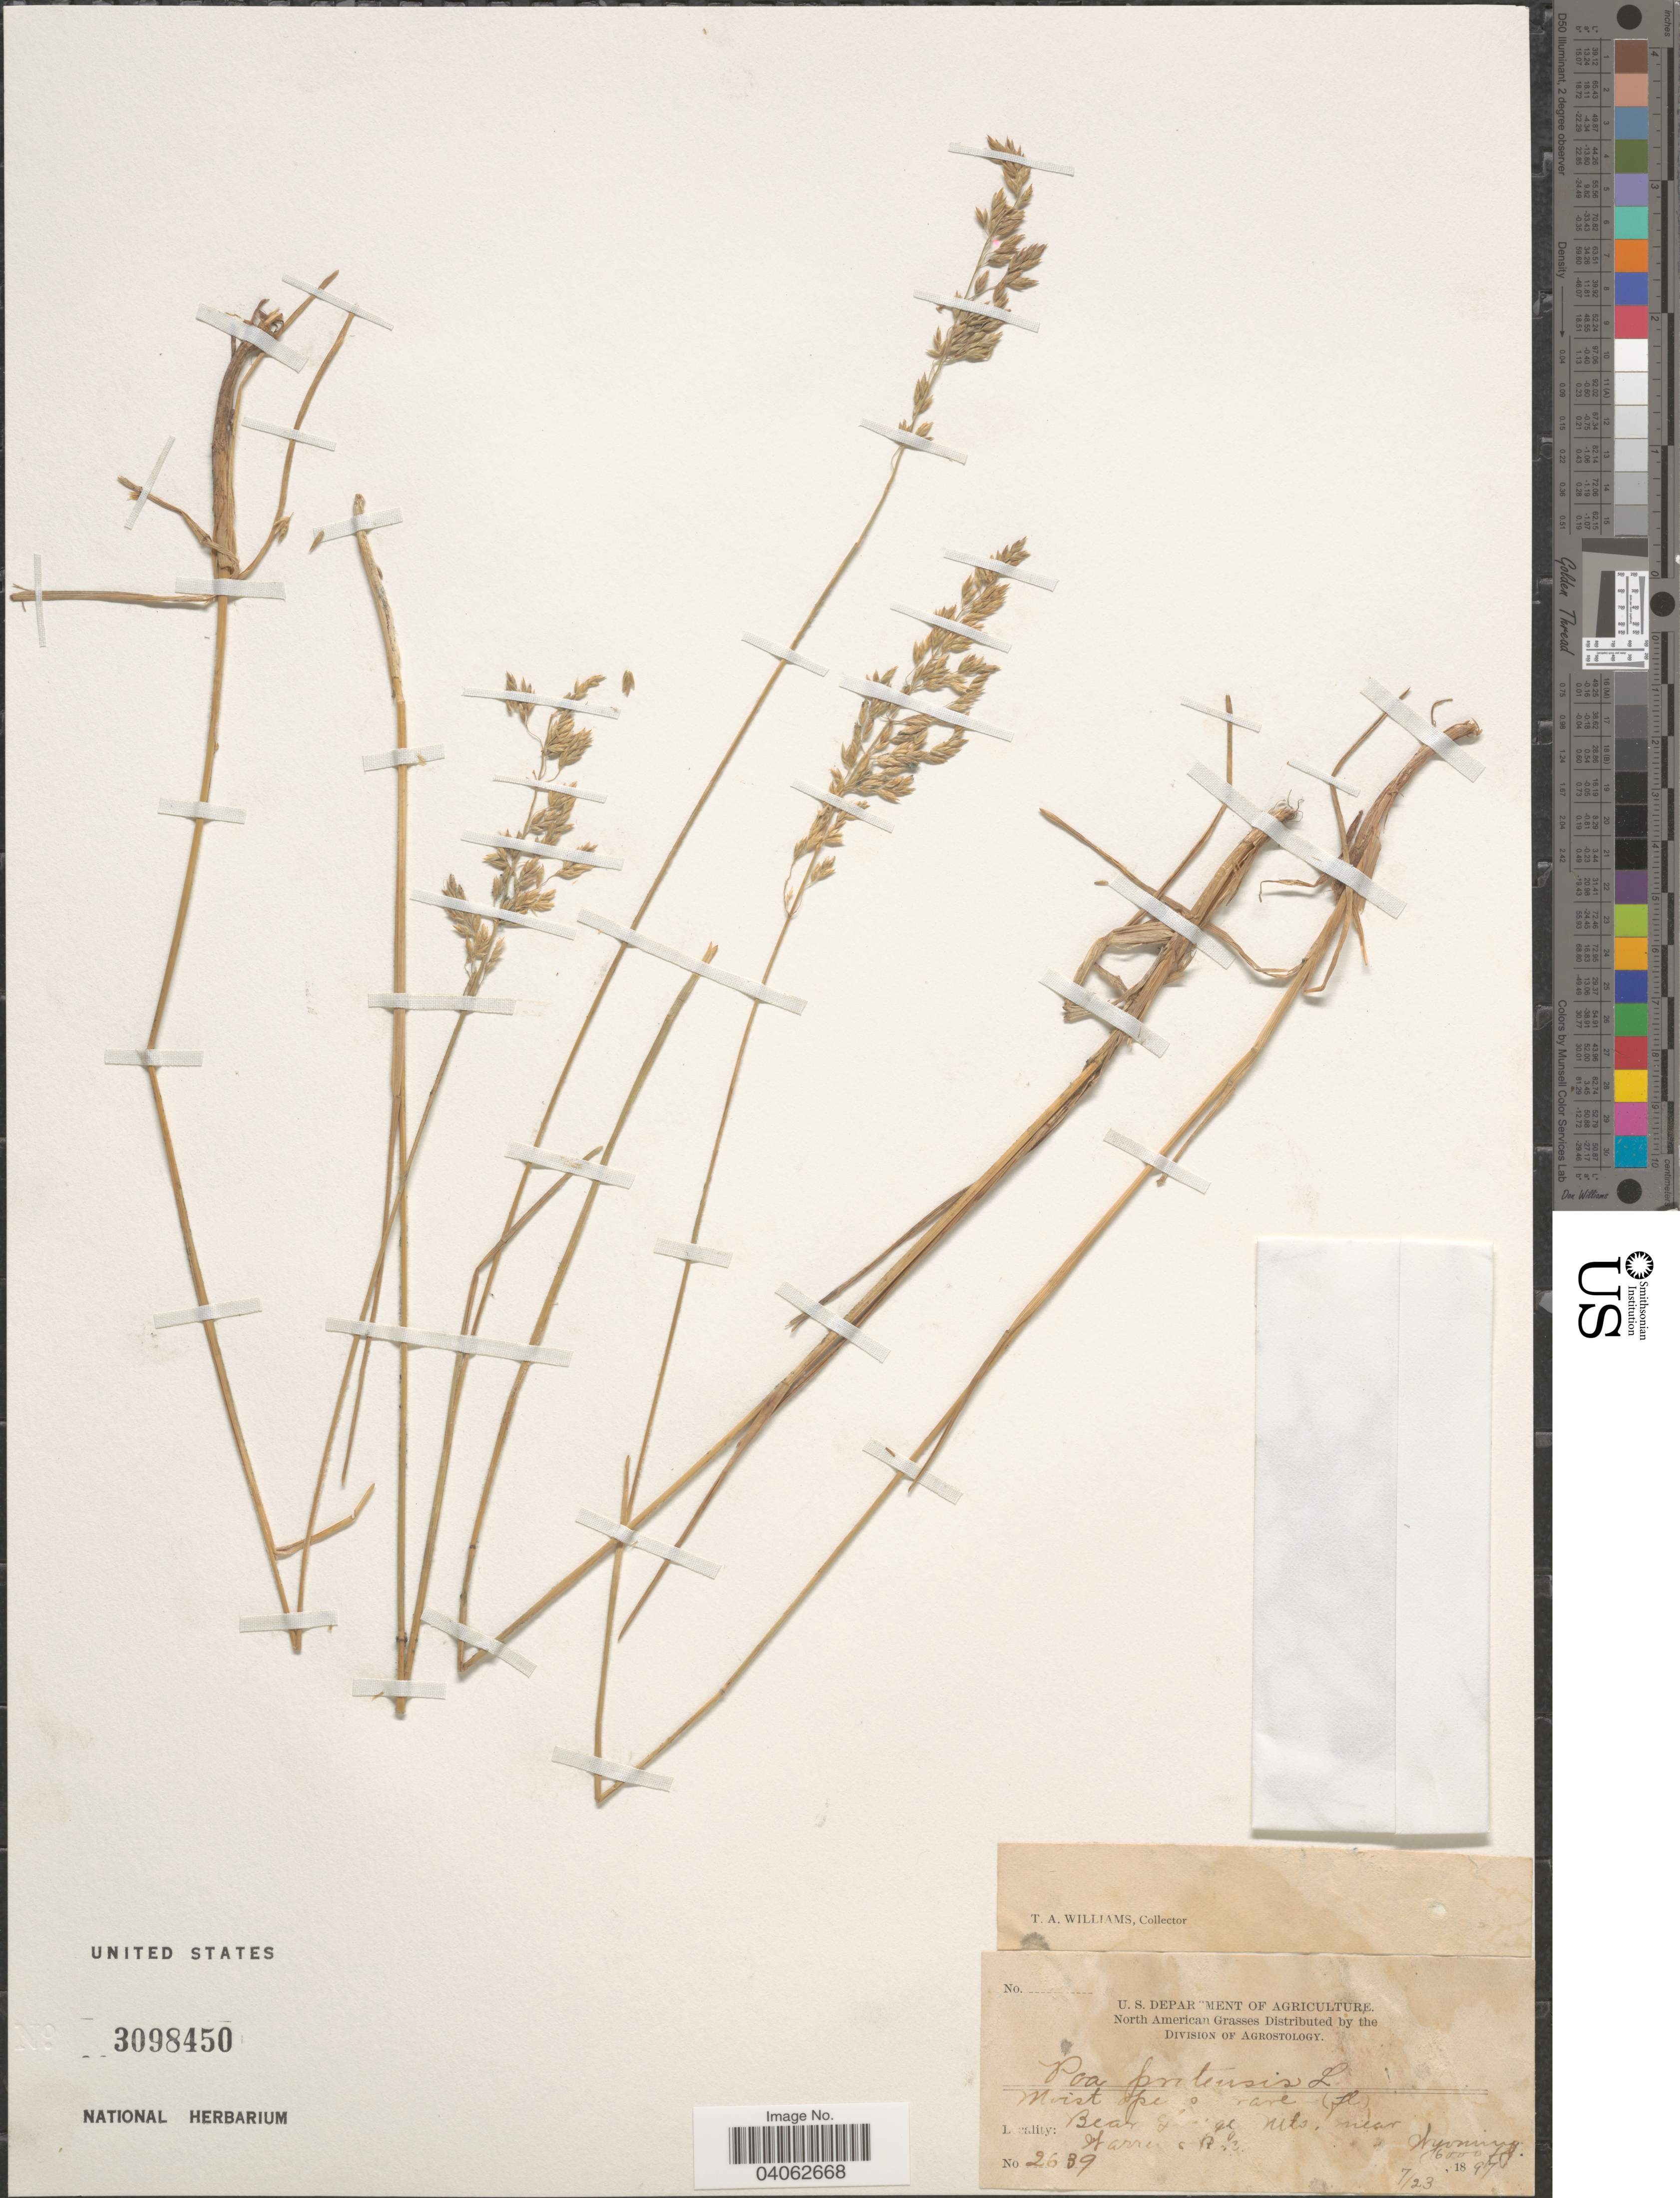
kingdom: Plantae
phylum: Tracheophyta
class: Liliopsida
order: Poales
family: Poaceae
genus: Poa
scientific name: Poa pratensis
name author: L.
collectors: T. Williams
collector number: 2639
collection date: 1897-07-23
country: United States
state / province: Wyoming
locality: Bear Lodge Mts., near Warren Peak.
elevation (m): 1829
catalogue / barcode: US 3098450